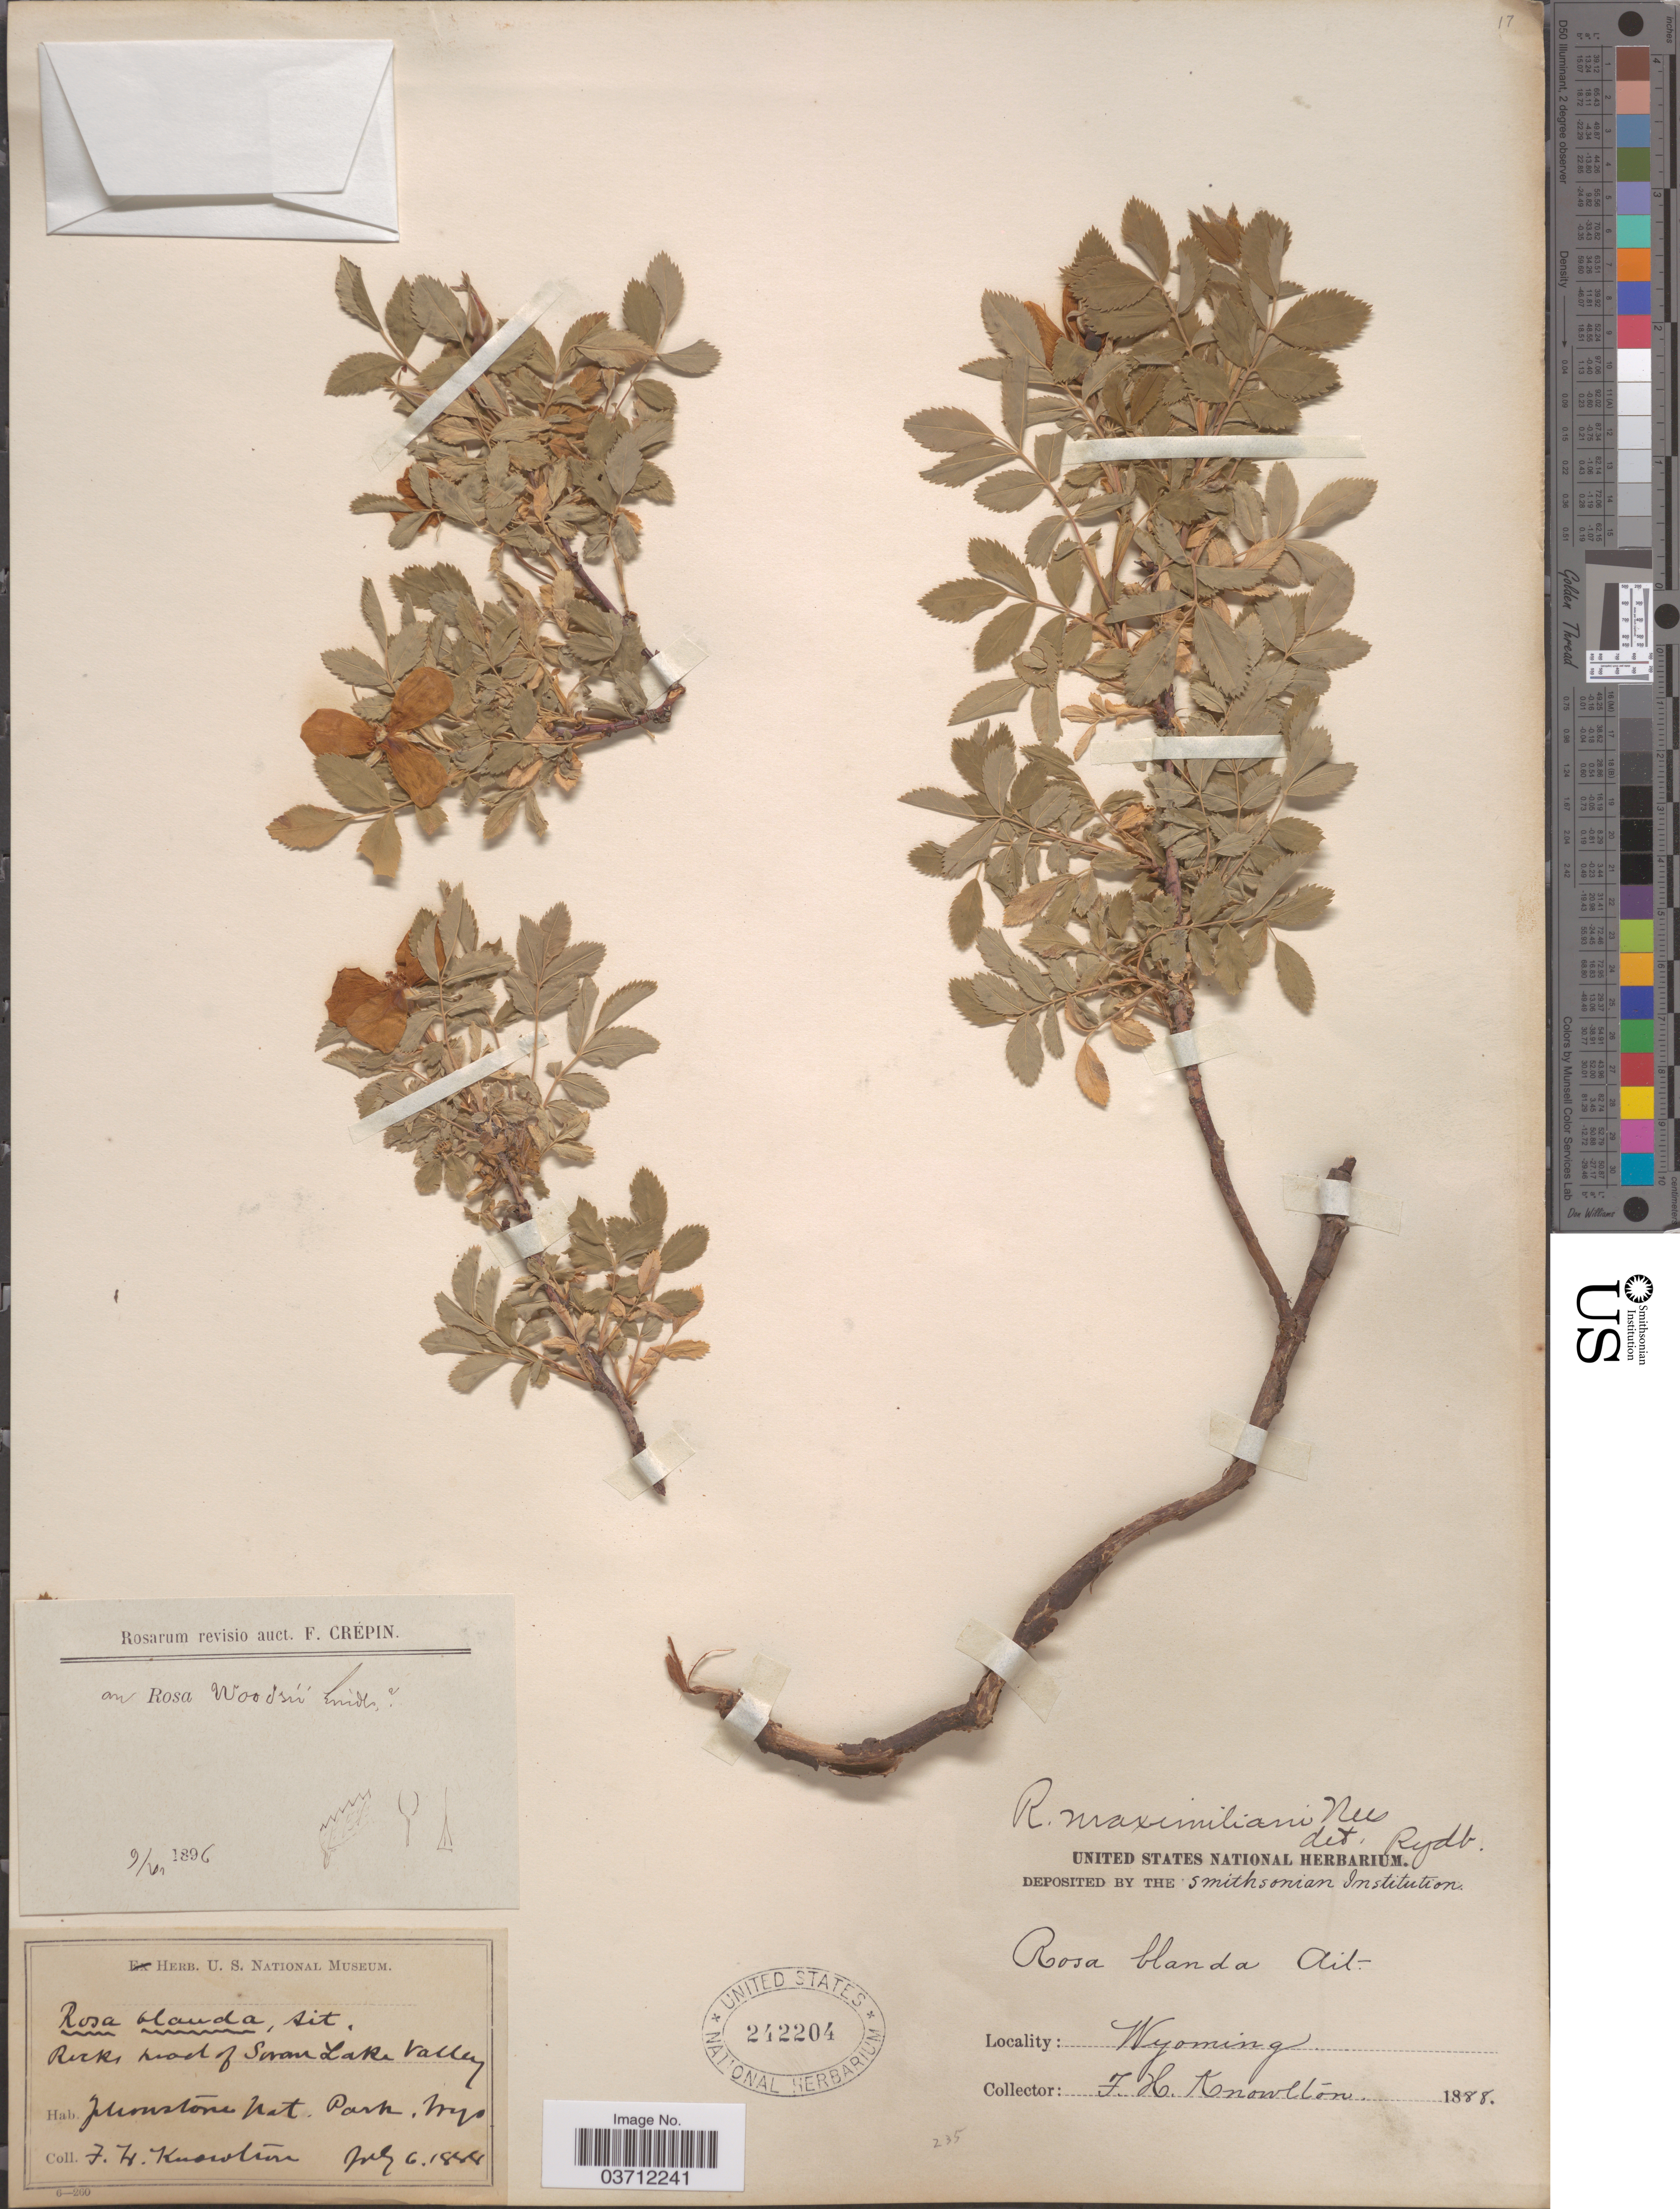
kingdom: Plantae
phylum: Tracheophyta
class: Magnoliopsida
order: Rosales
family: Rosaceae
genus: Rosa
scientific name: Rosa woodsii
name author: Lindl.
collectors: F. H. Knowlton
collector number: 235?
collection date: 1888-07-06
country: United States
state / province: Wyoming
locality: Swan Lake Valley. Yellowstone Nat. Park.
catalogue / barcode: US 242204